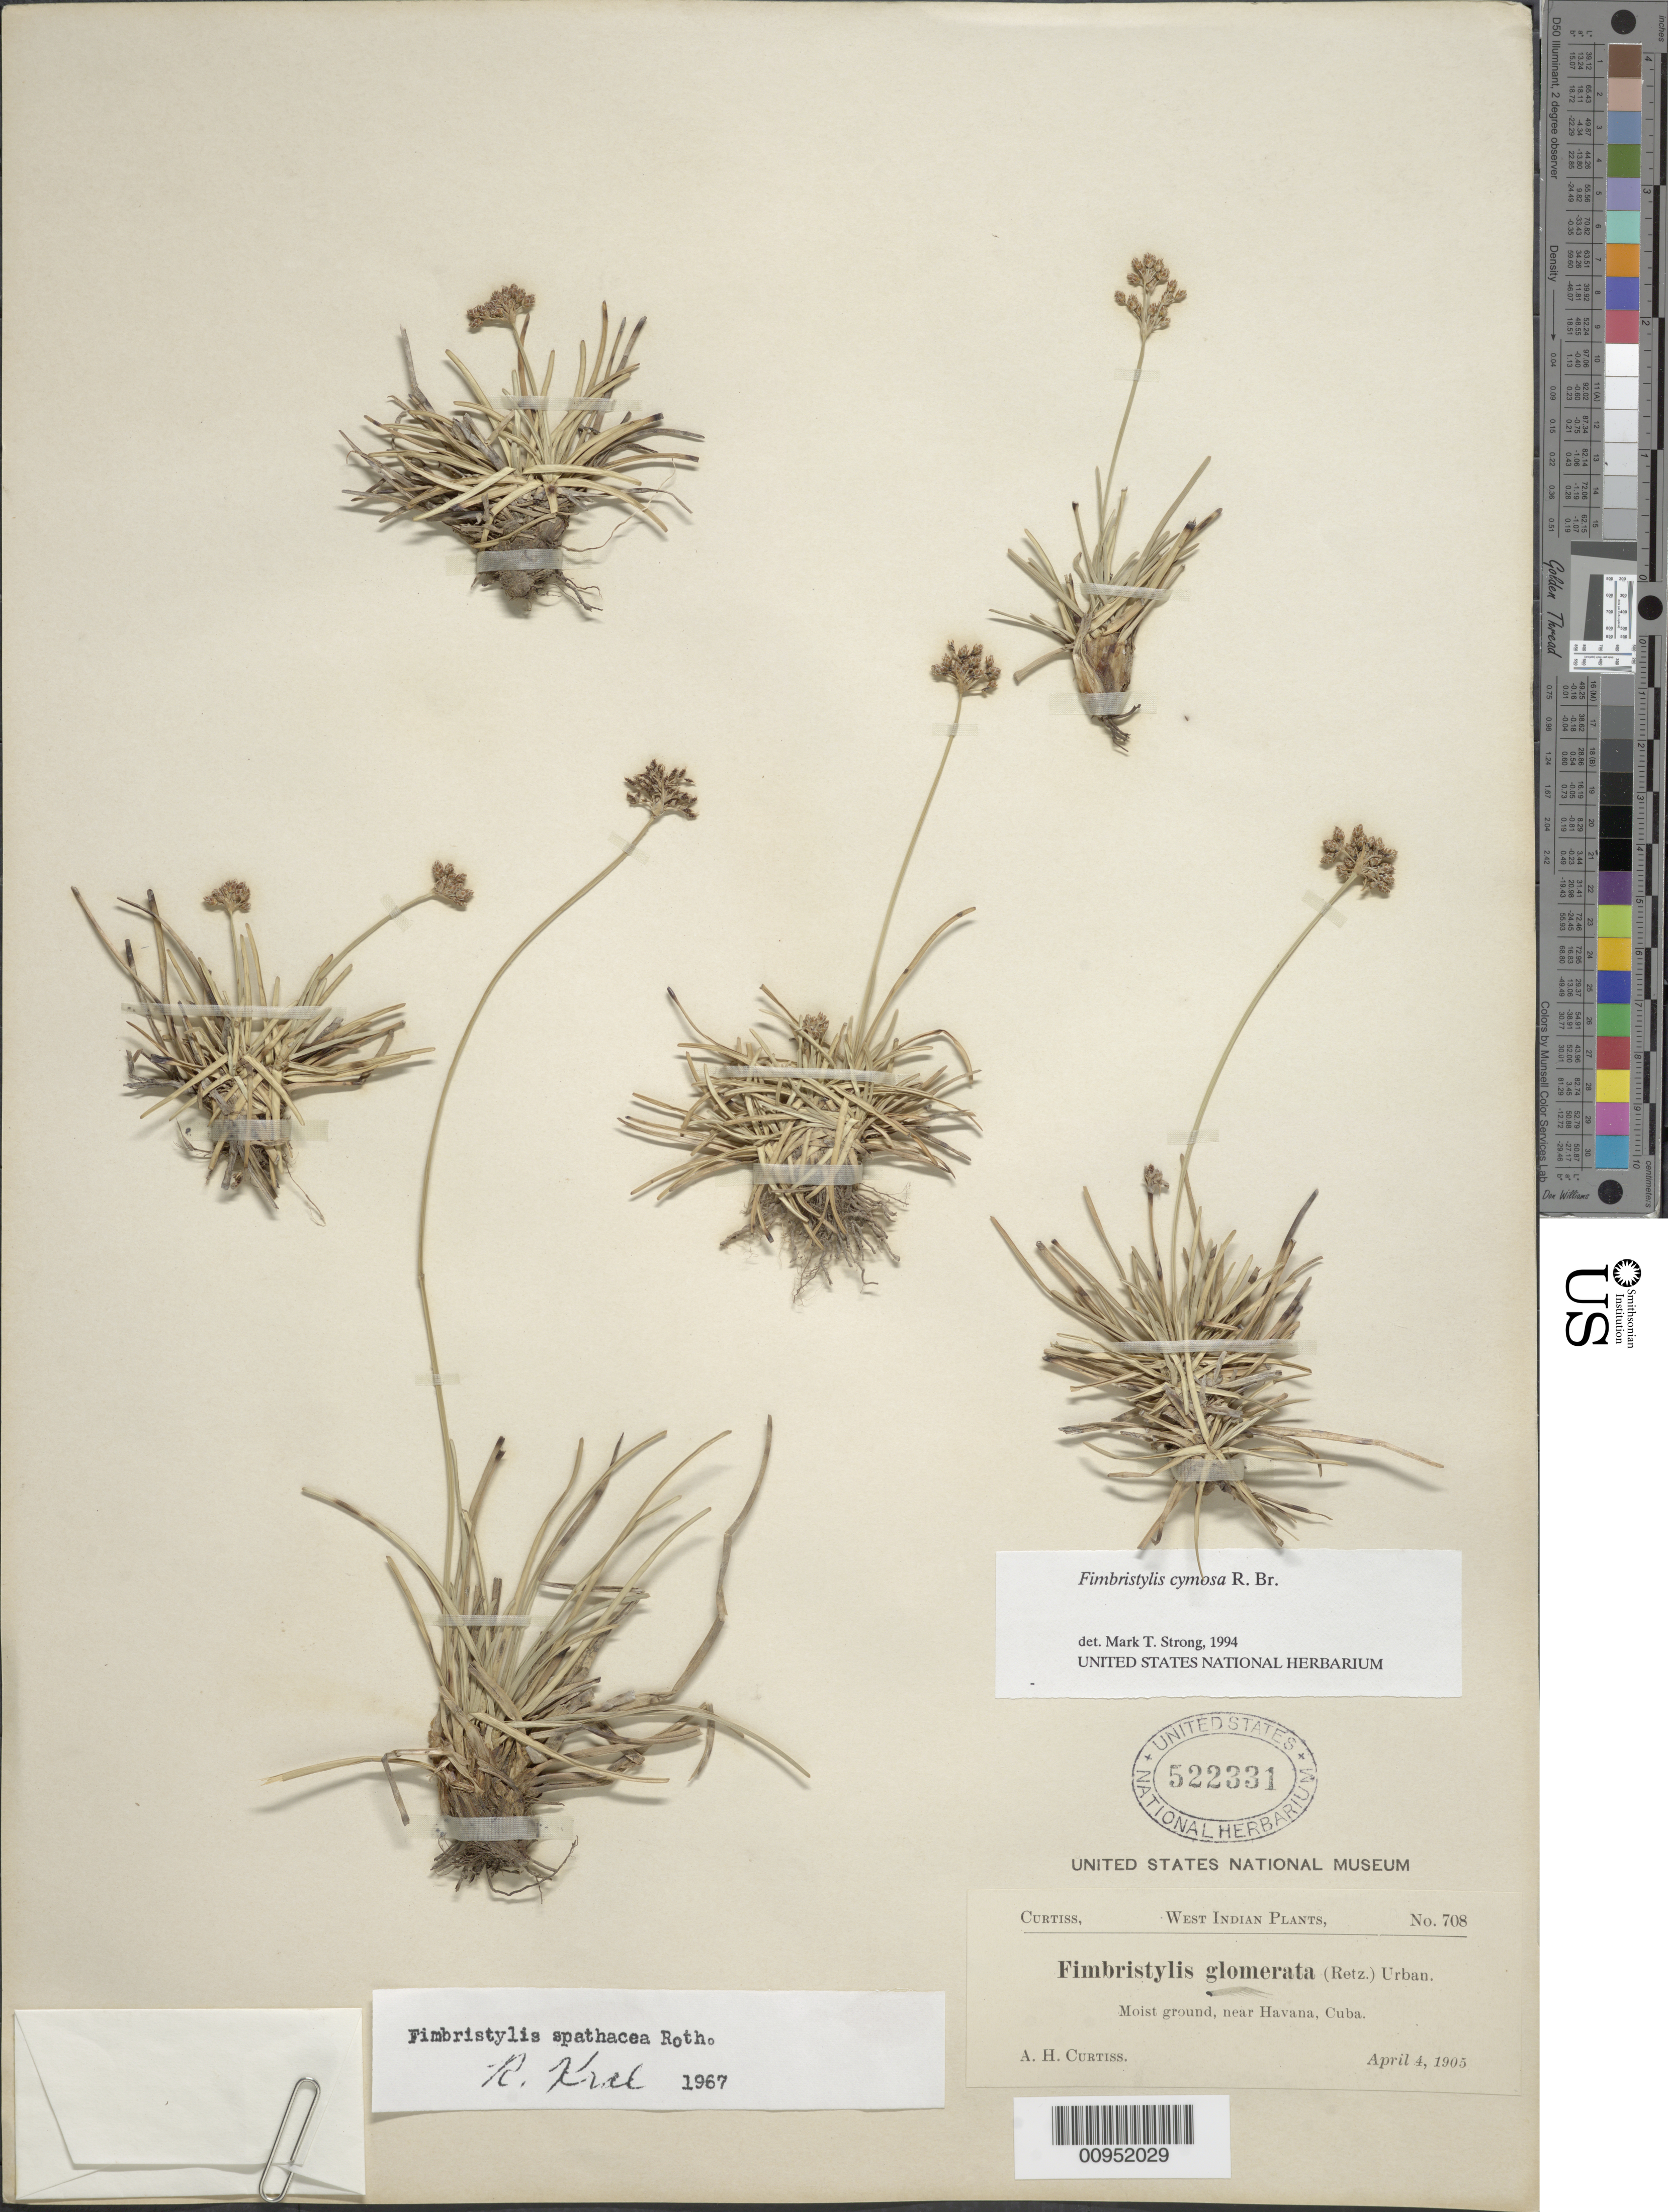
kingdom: Plantae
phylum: Tracheophyta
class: Liliopsida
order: Poales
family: Cyperaceae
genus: Fimbristylis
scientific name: Fimbristylis cymosa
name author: R. Br.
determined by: Strong, M. T., (US), Smithsonian Institution - National Museum of Natural History (UNITED STATES)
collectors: A. H. Curtiss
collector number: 708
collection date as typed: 04 Apr 1905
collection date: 1905-04-04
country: Cuba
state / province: La Habana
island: Cuba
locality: Near Havana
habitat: Moist ground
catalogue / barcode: US 522331